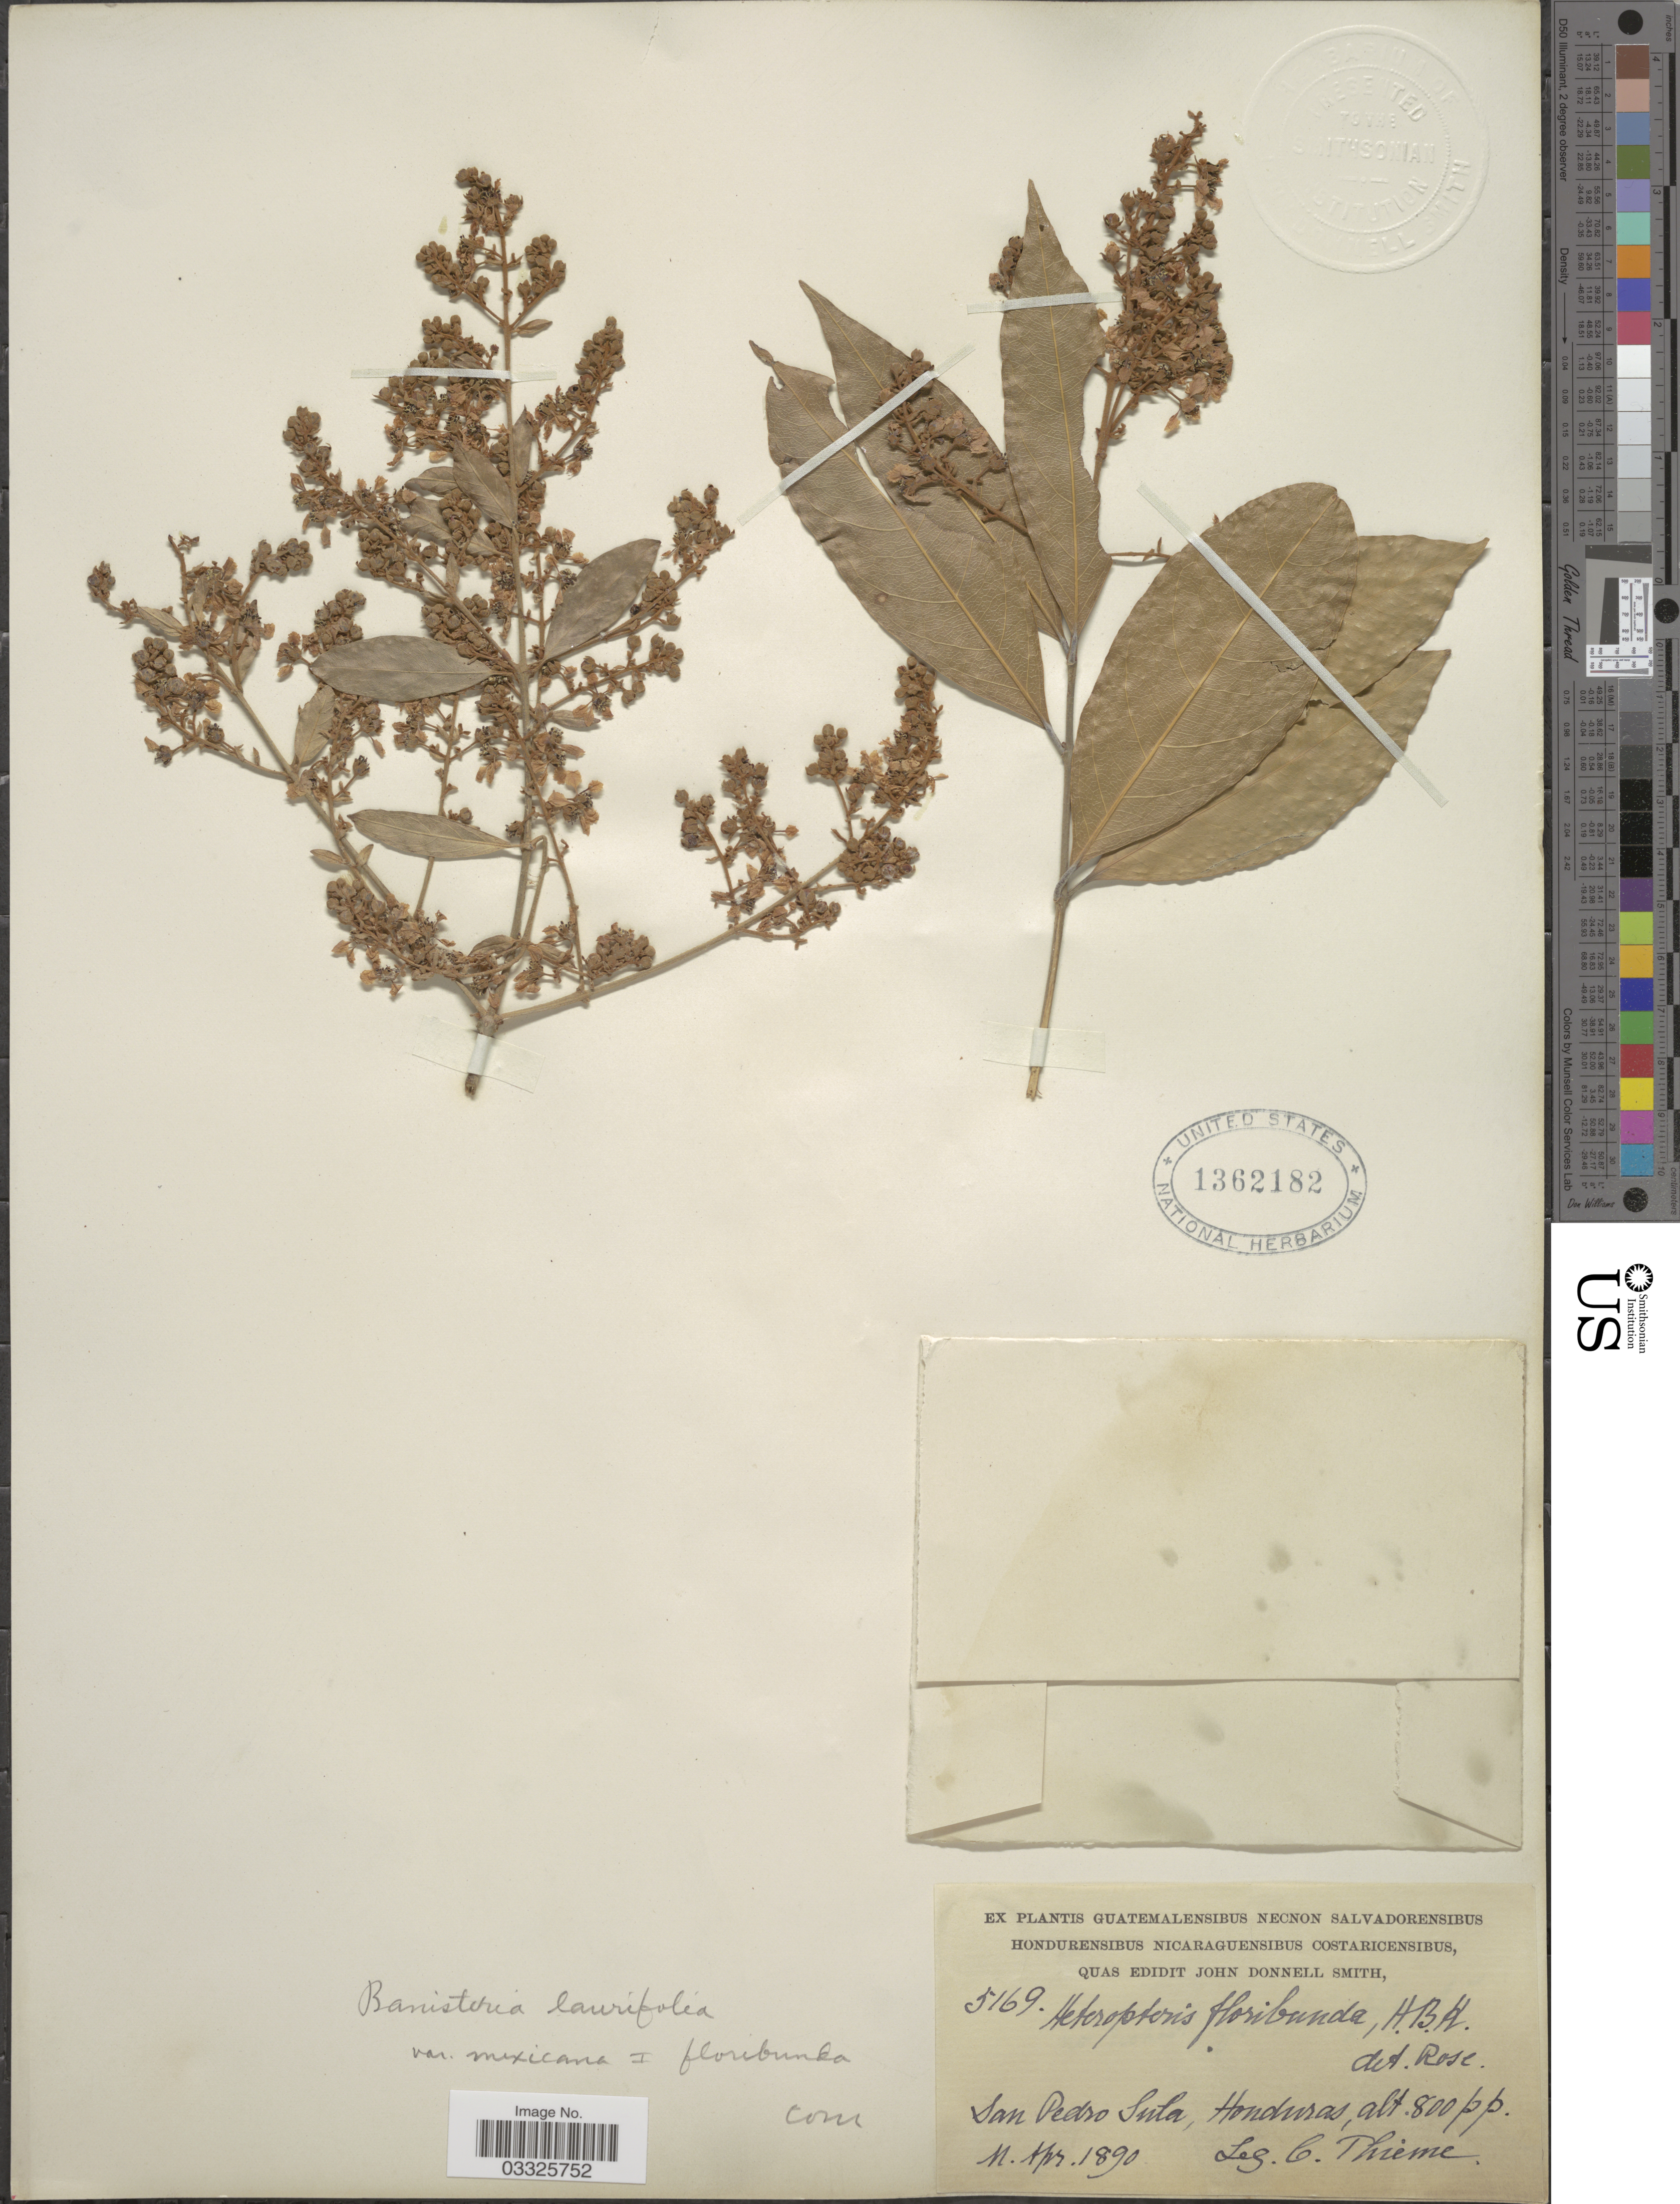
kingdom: Plantae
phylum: Tracheophyta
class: Magnoliopsida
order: Malpighiales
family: Malpighiaceae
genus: Heteropterys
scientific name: Heteropterys laurifolia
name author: (L.) A. Juss.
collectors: C. Thieme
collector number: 5169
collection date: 1890-04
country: Honduras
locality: San Pedro Sula.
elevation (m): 244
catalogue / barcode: US 1362182